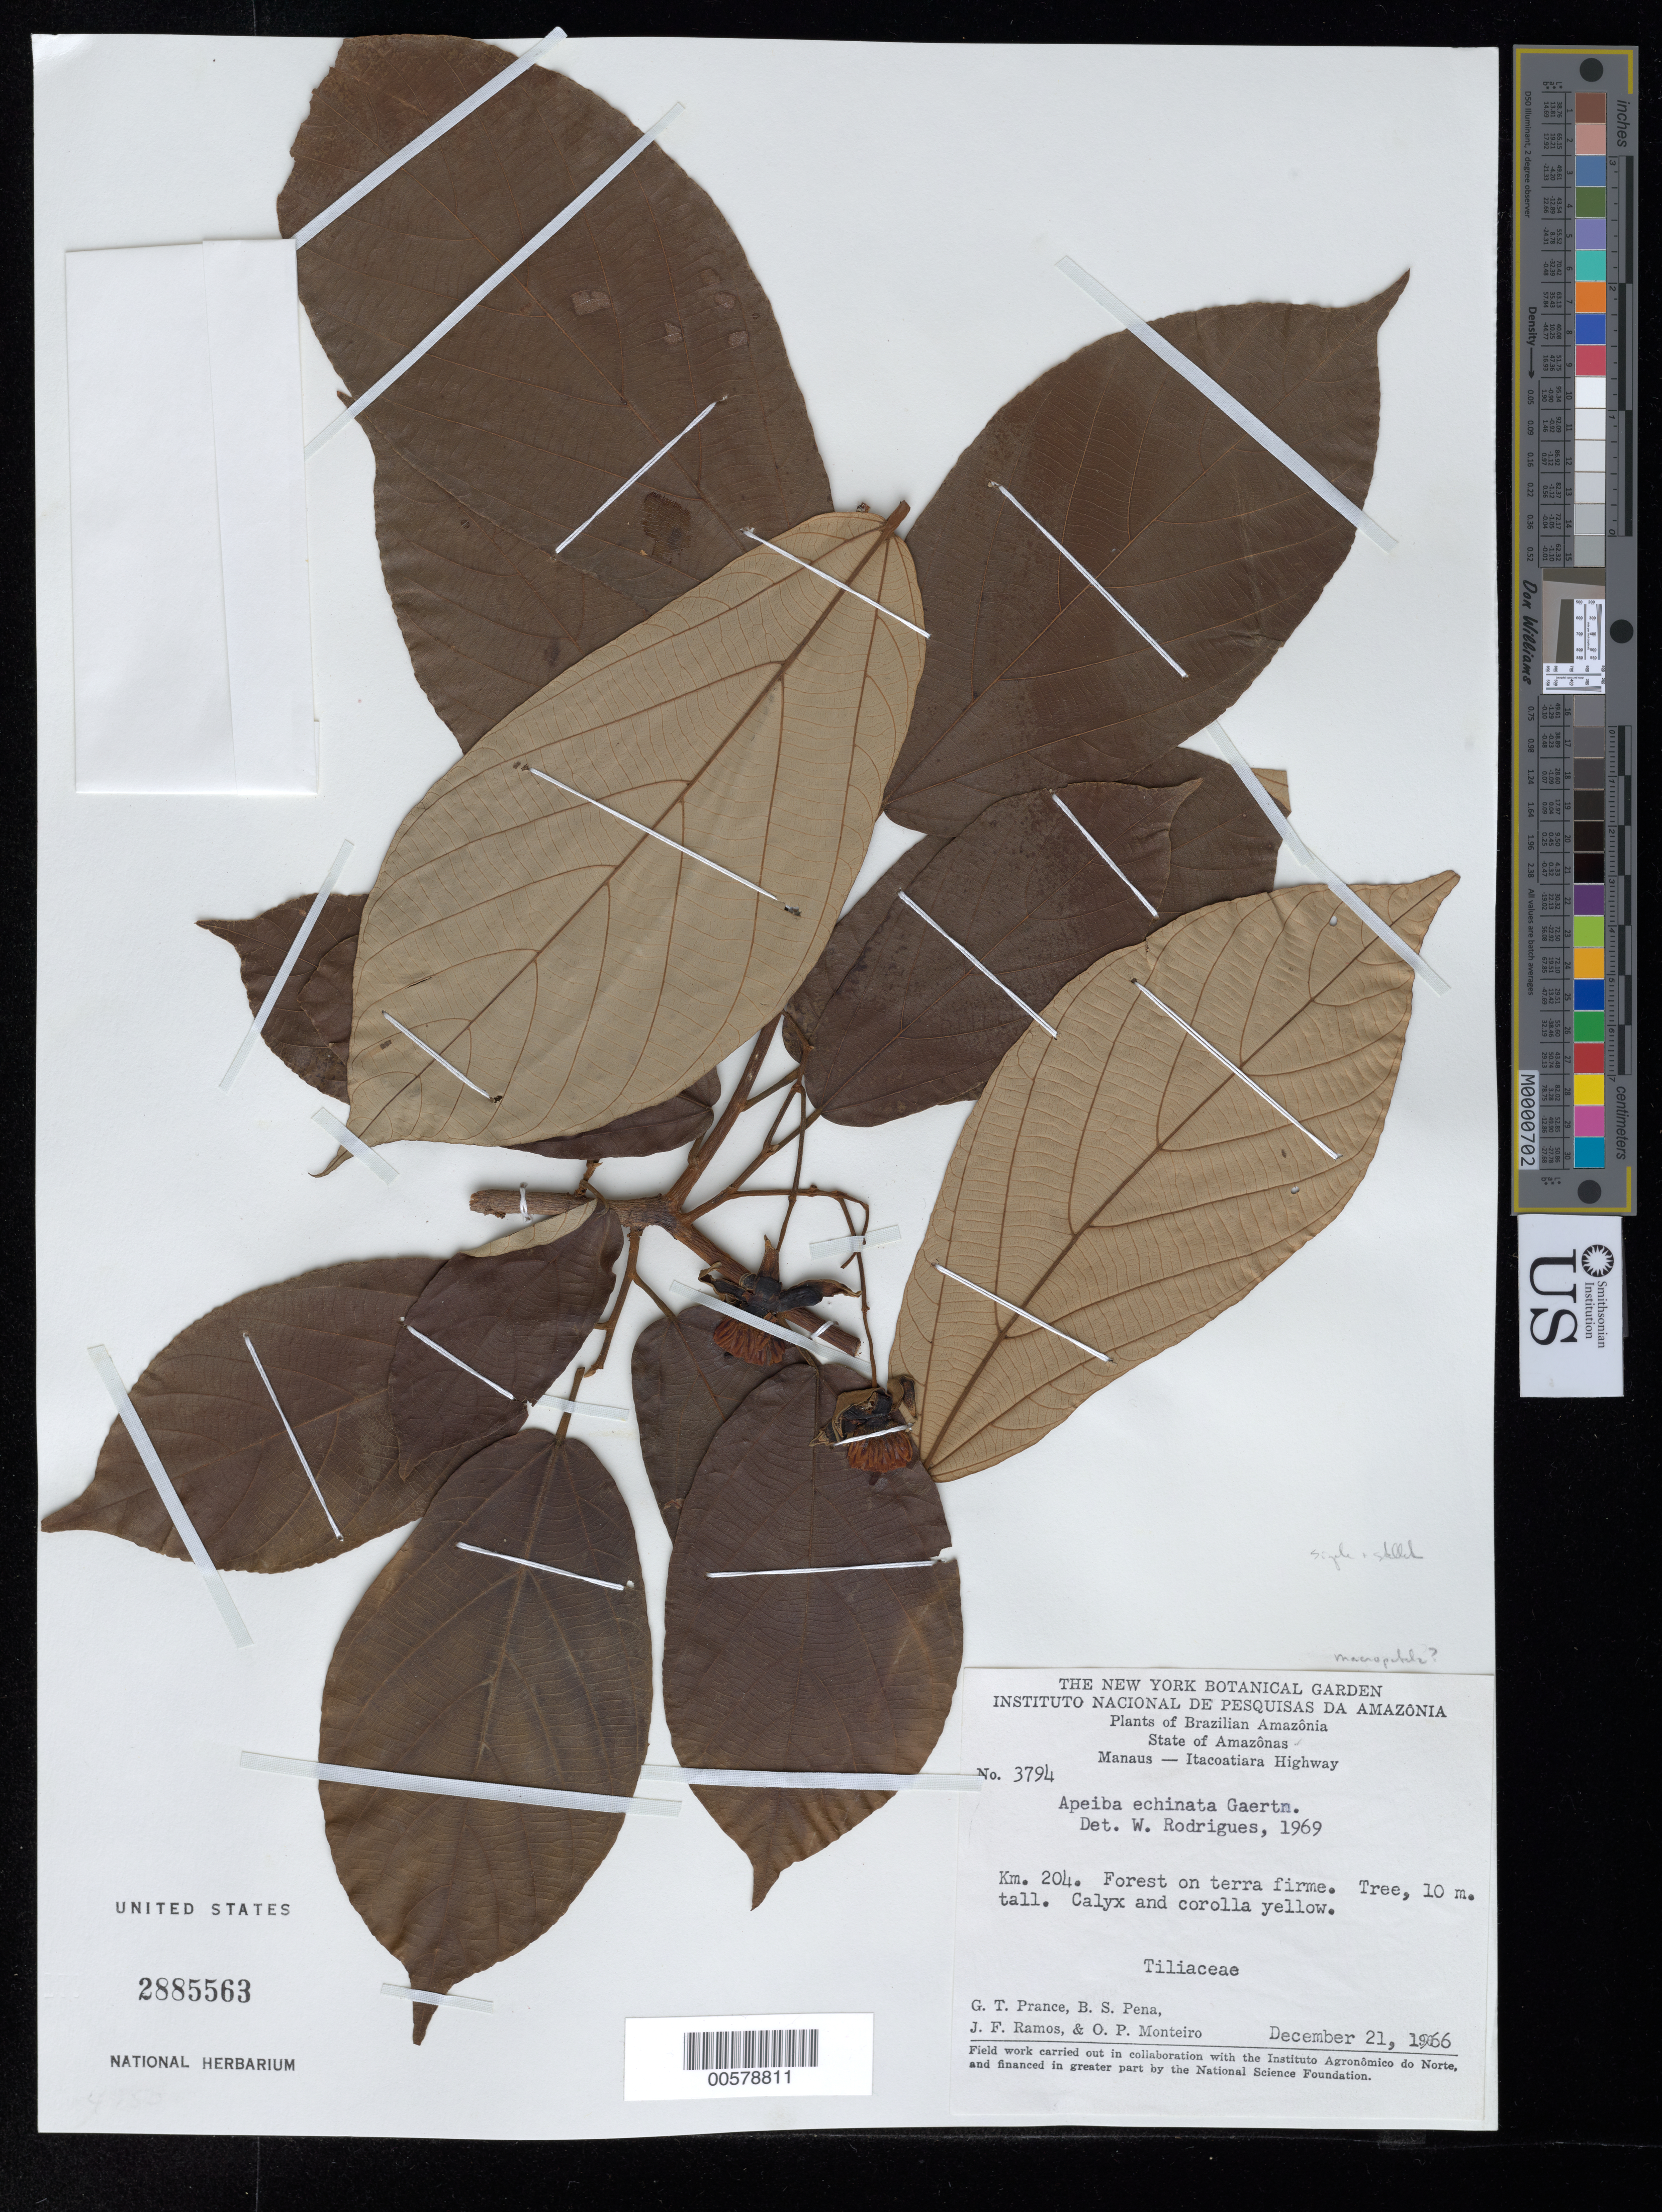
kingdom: Plantae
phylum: Tracheophyta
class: Magnoliopsida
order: Malvales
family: Malvaceae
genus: Apeiba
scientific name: Apeiba echinata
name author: Gaertn.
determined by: Rodrigues, W. A.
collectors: G. T. Prance, B. S. Pena, J. F. Ramos & O. P. Monteiro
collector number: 3794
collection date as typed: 21 Dec 1966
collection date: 1966-12-21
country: Brazil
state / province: Amazonas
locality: Manaus - Itacoatiara Highway km 204.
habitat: Forest on terra firme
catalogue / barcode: US 2885563